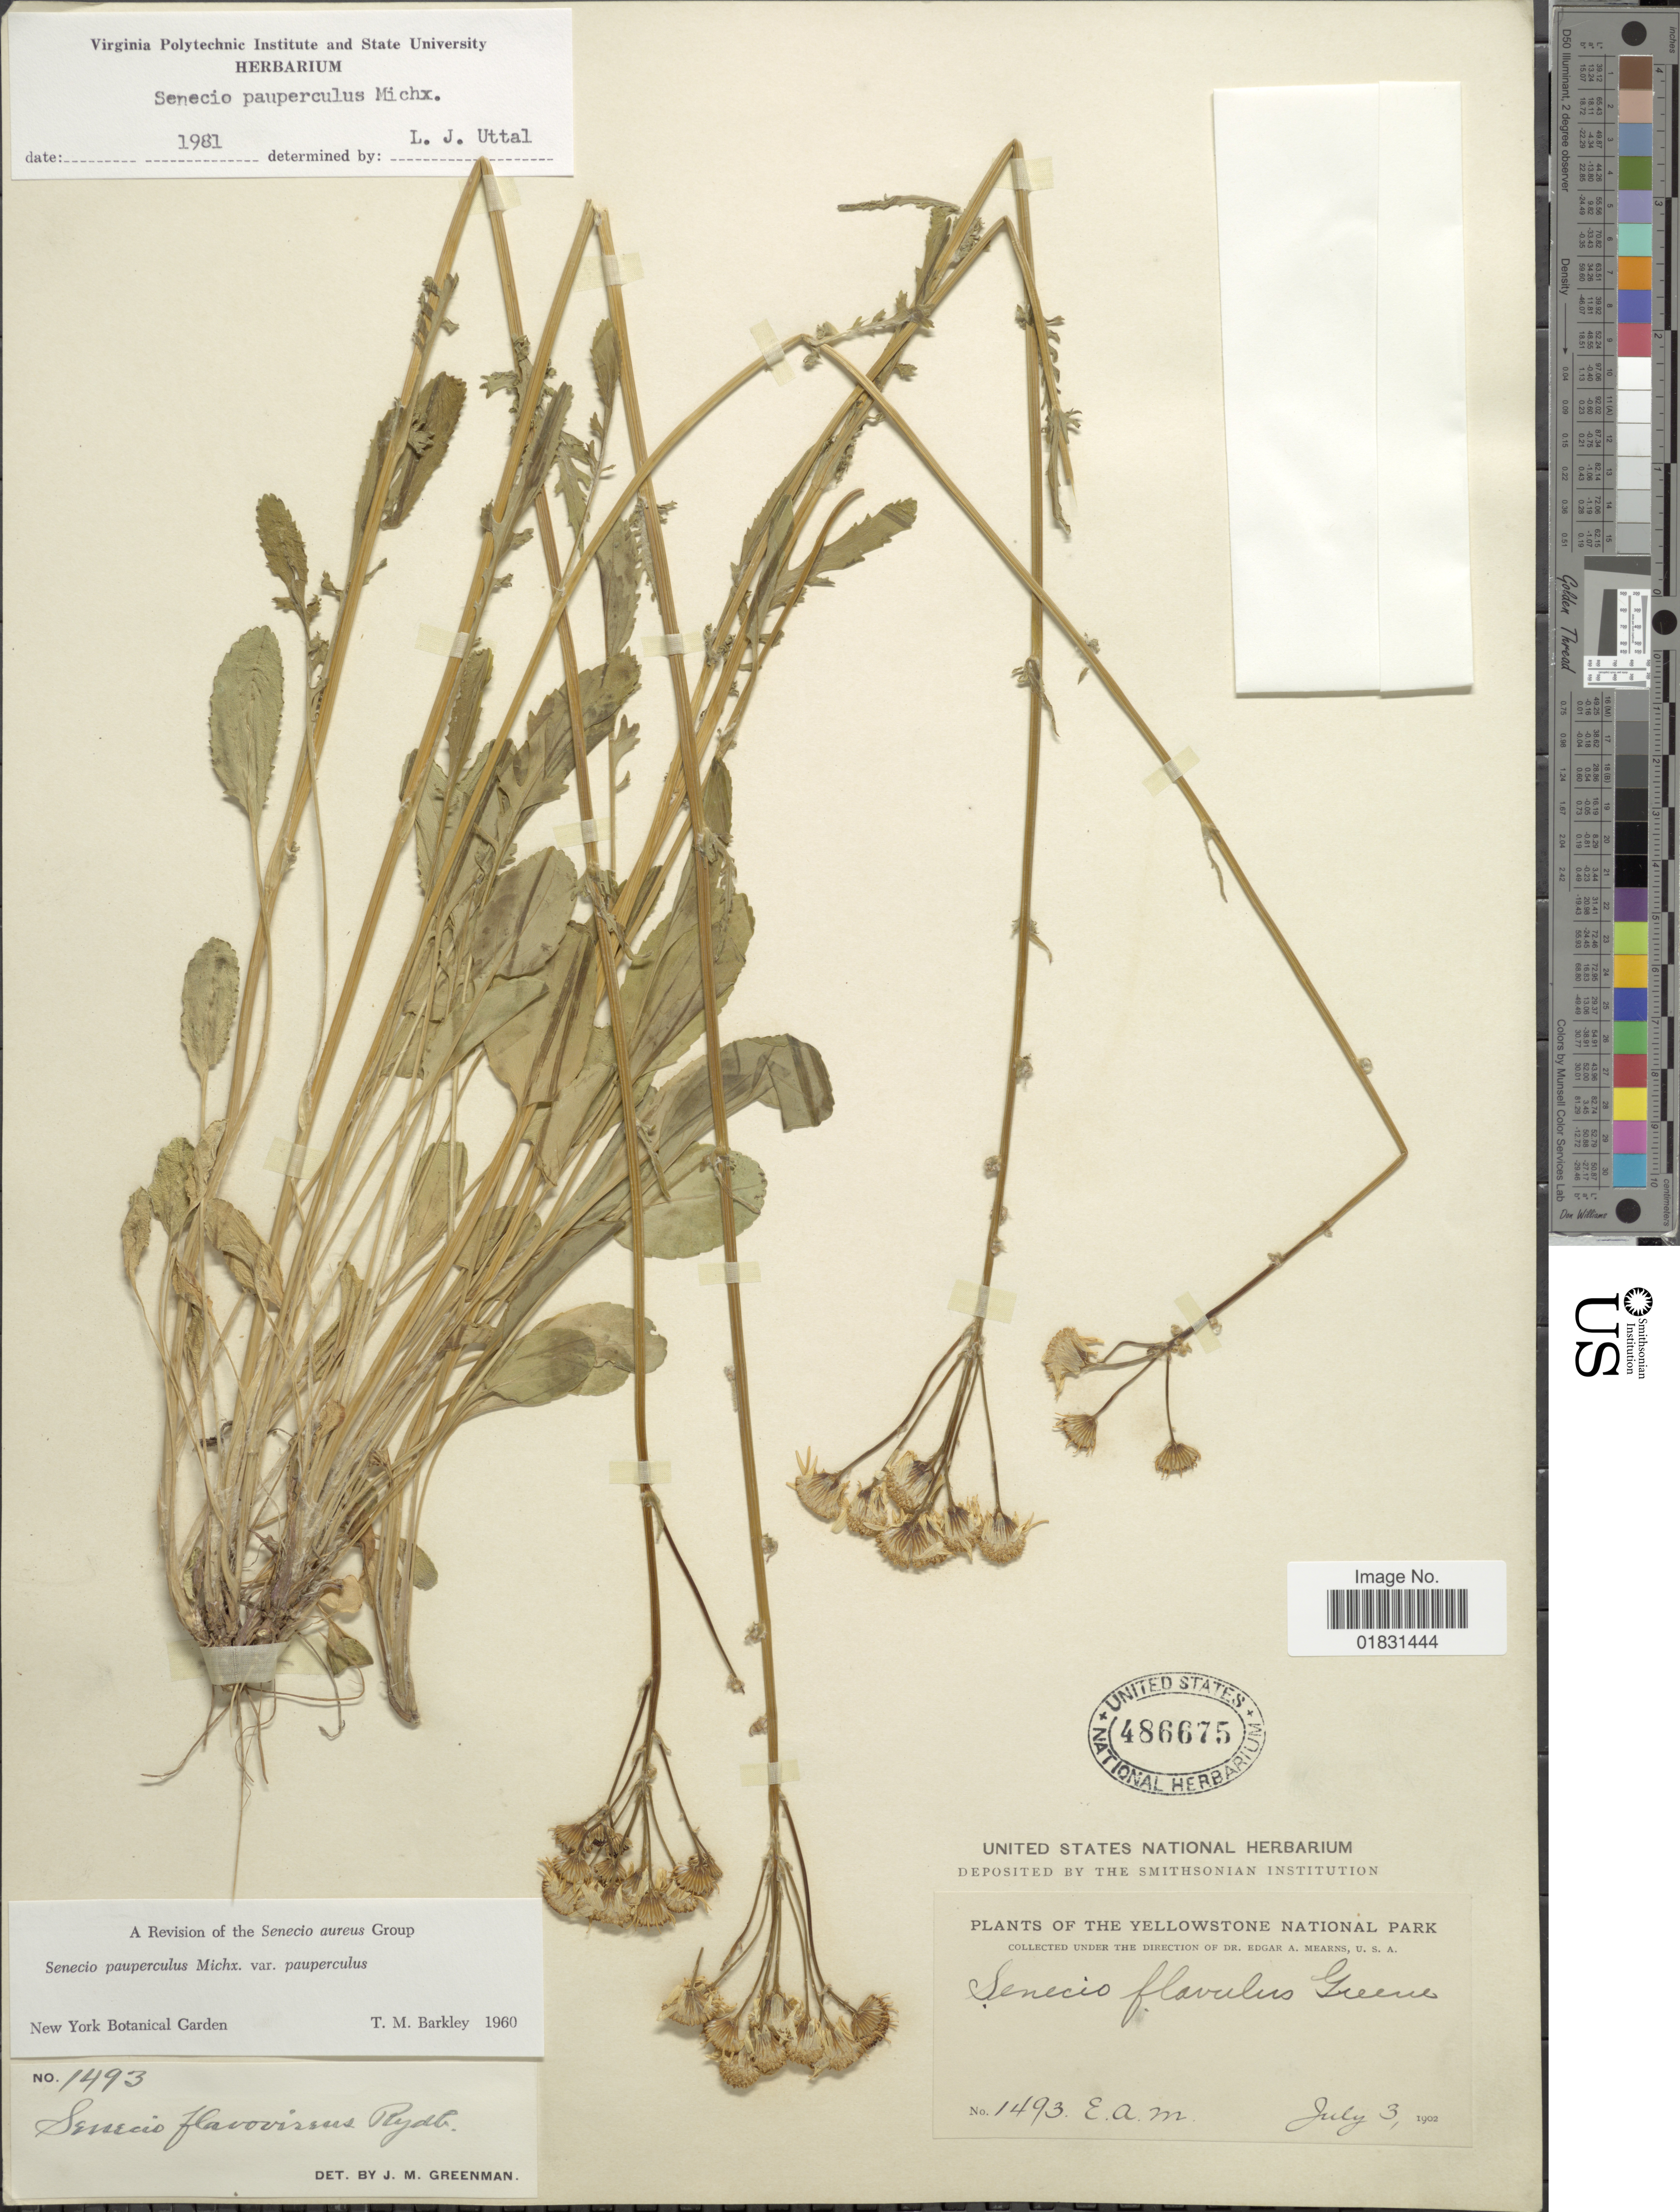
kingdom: Plantae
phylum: Tracheophyta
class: Magnoliopsida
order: Asterales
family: Asteraceae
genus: Packera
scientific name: Packera paupercula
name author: (Michx.) Á. Löve & D. Löve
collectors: E. A. Mearns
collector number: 1493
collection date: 1902-07-03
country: United States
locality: The Yellowstone National Park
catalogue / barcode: US 486675